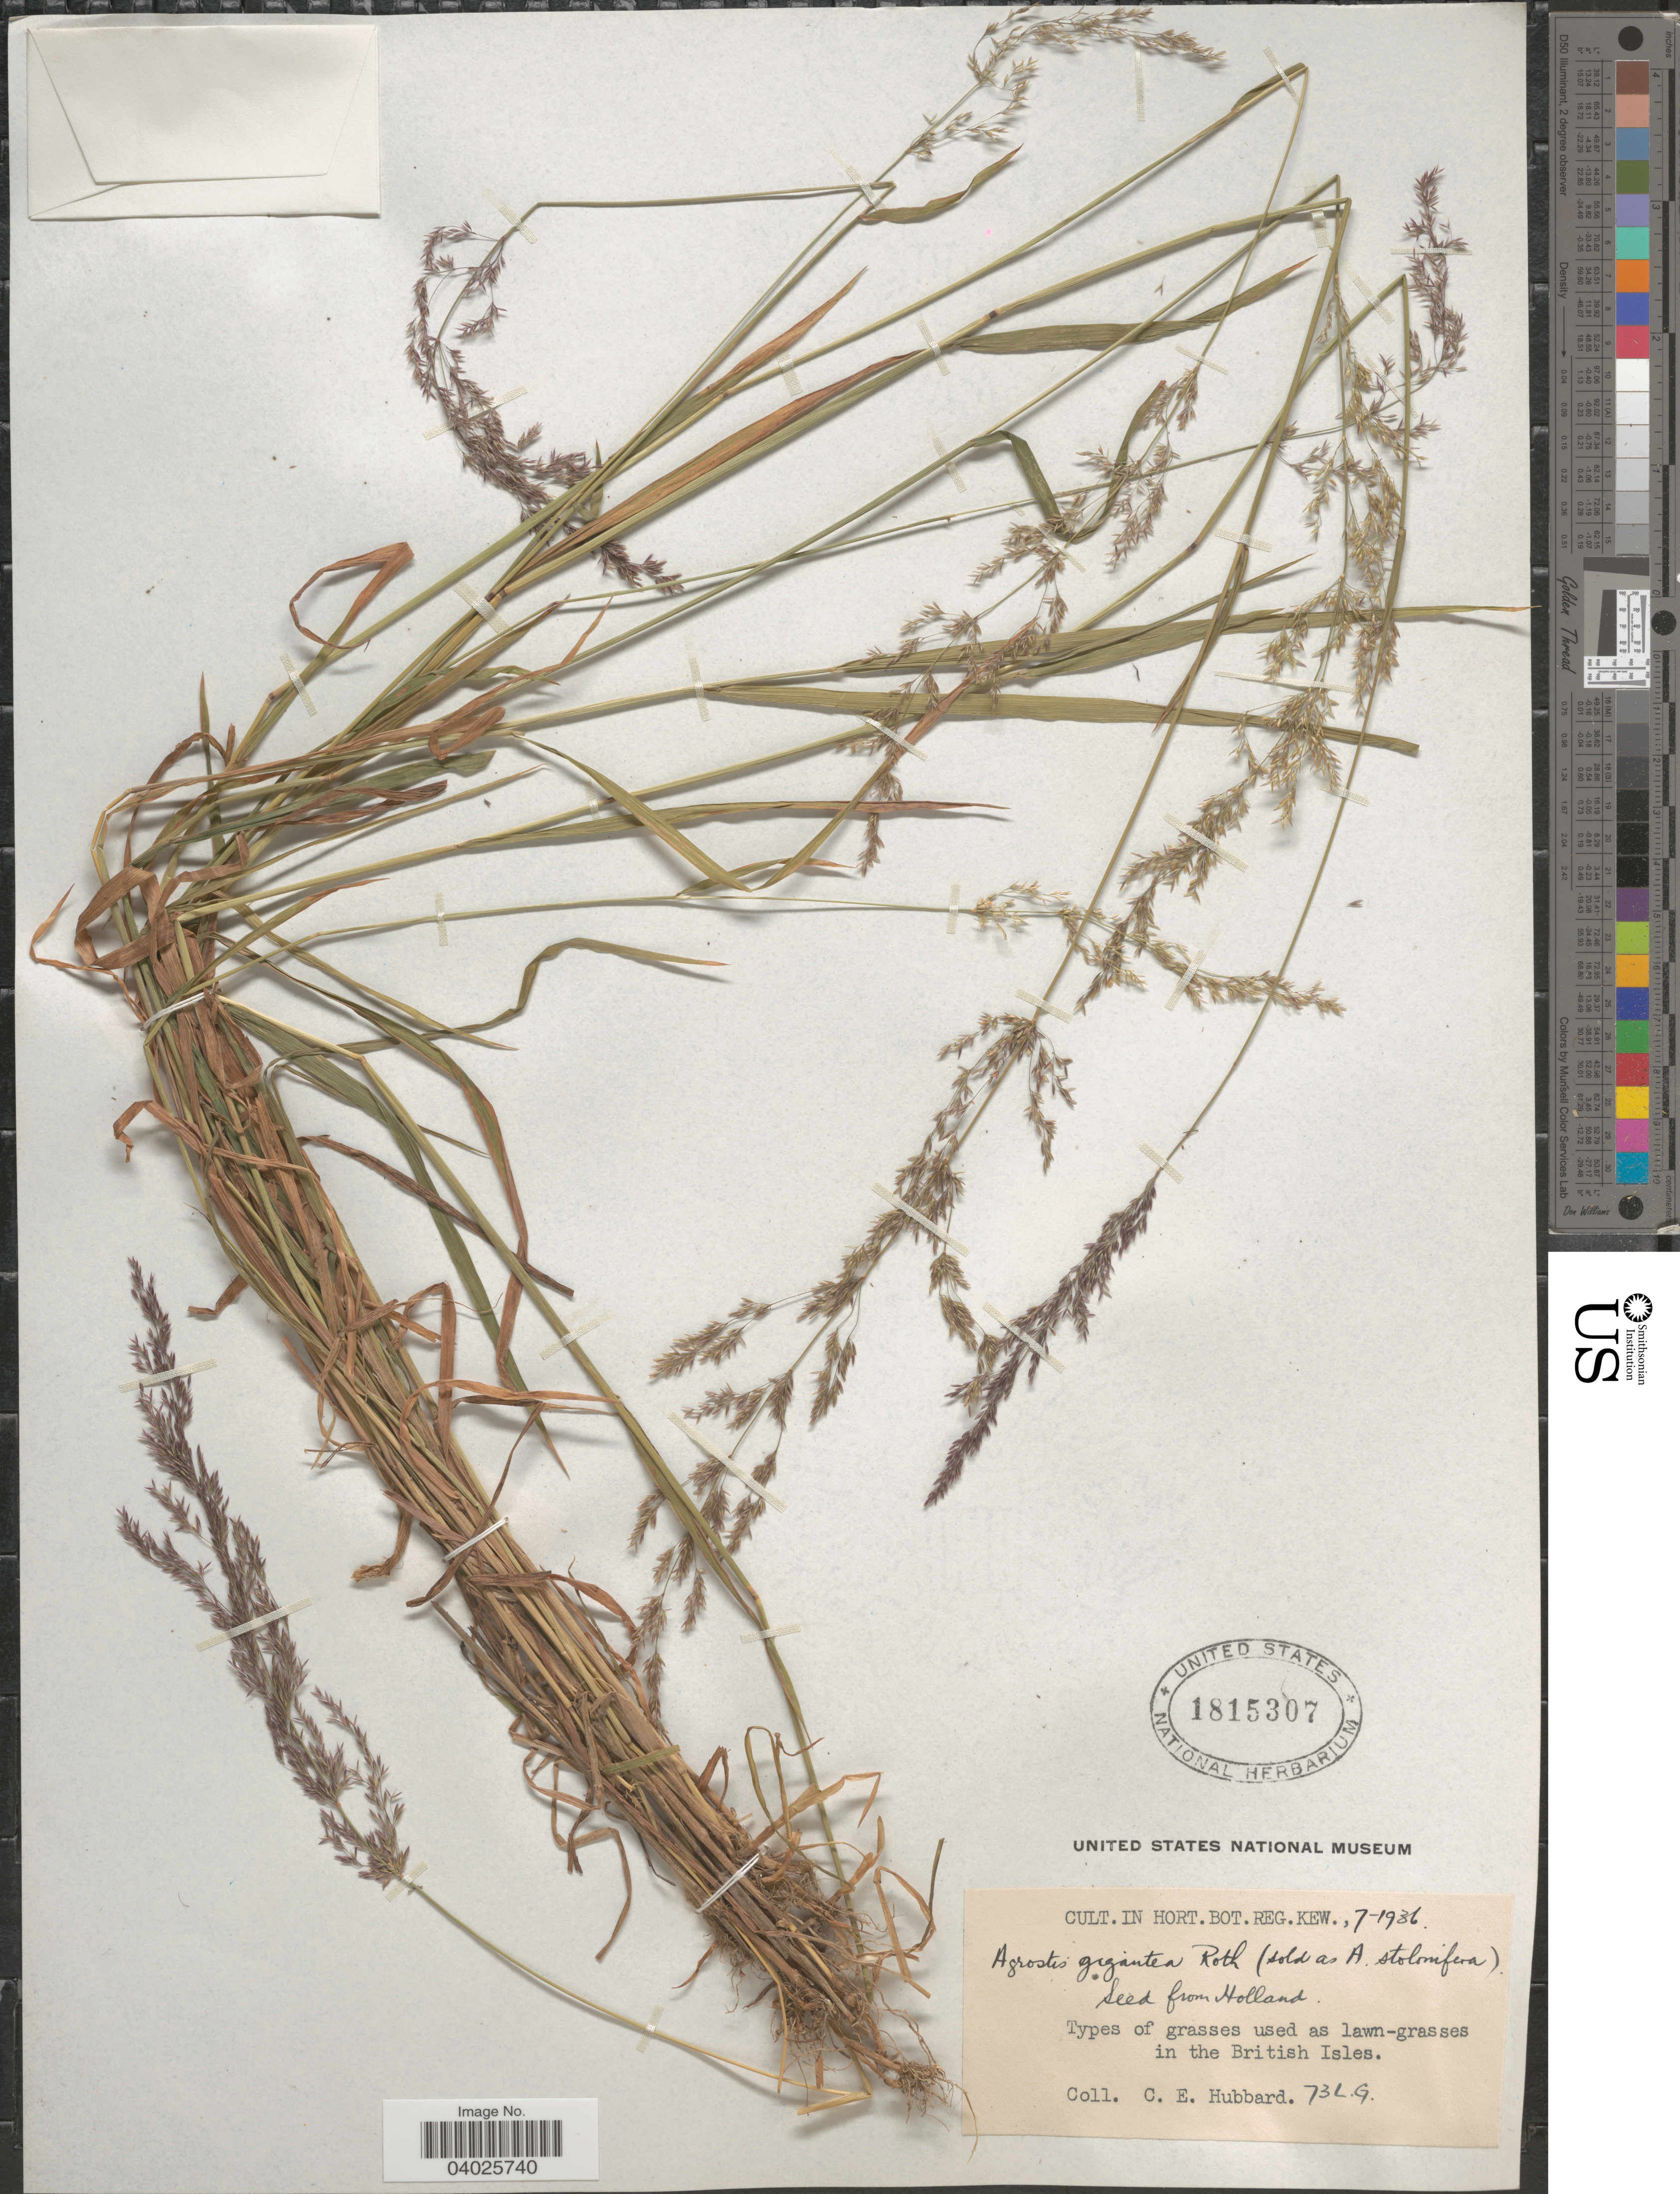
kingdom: Plantae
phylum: Tracheophyta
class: Liliopsida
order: Poales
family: Poaceae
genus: Agrostis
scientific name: Agrostis gigantea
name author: Roth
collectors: C. E. Hubbard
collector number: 73L.G.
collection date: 1936-07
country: United Kingdom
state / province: England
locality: Hort. Bot. Reg. Kew.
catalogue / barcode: US 1815307